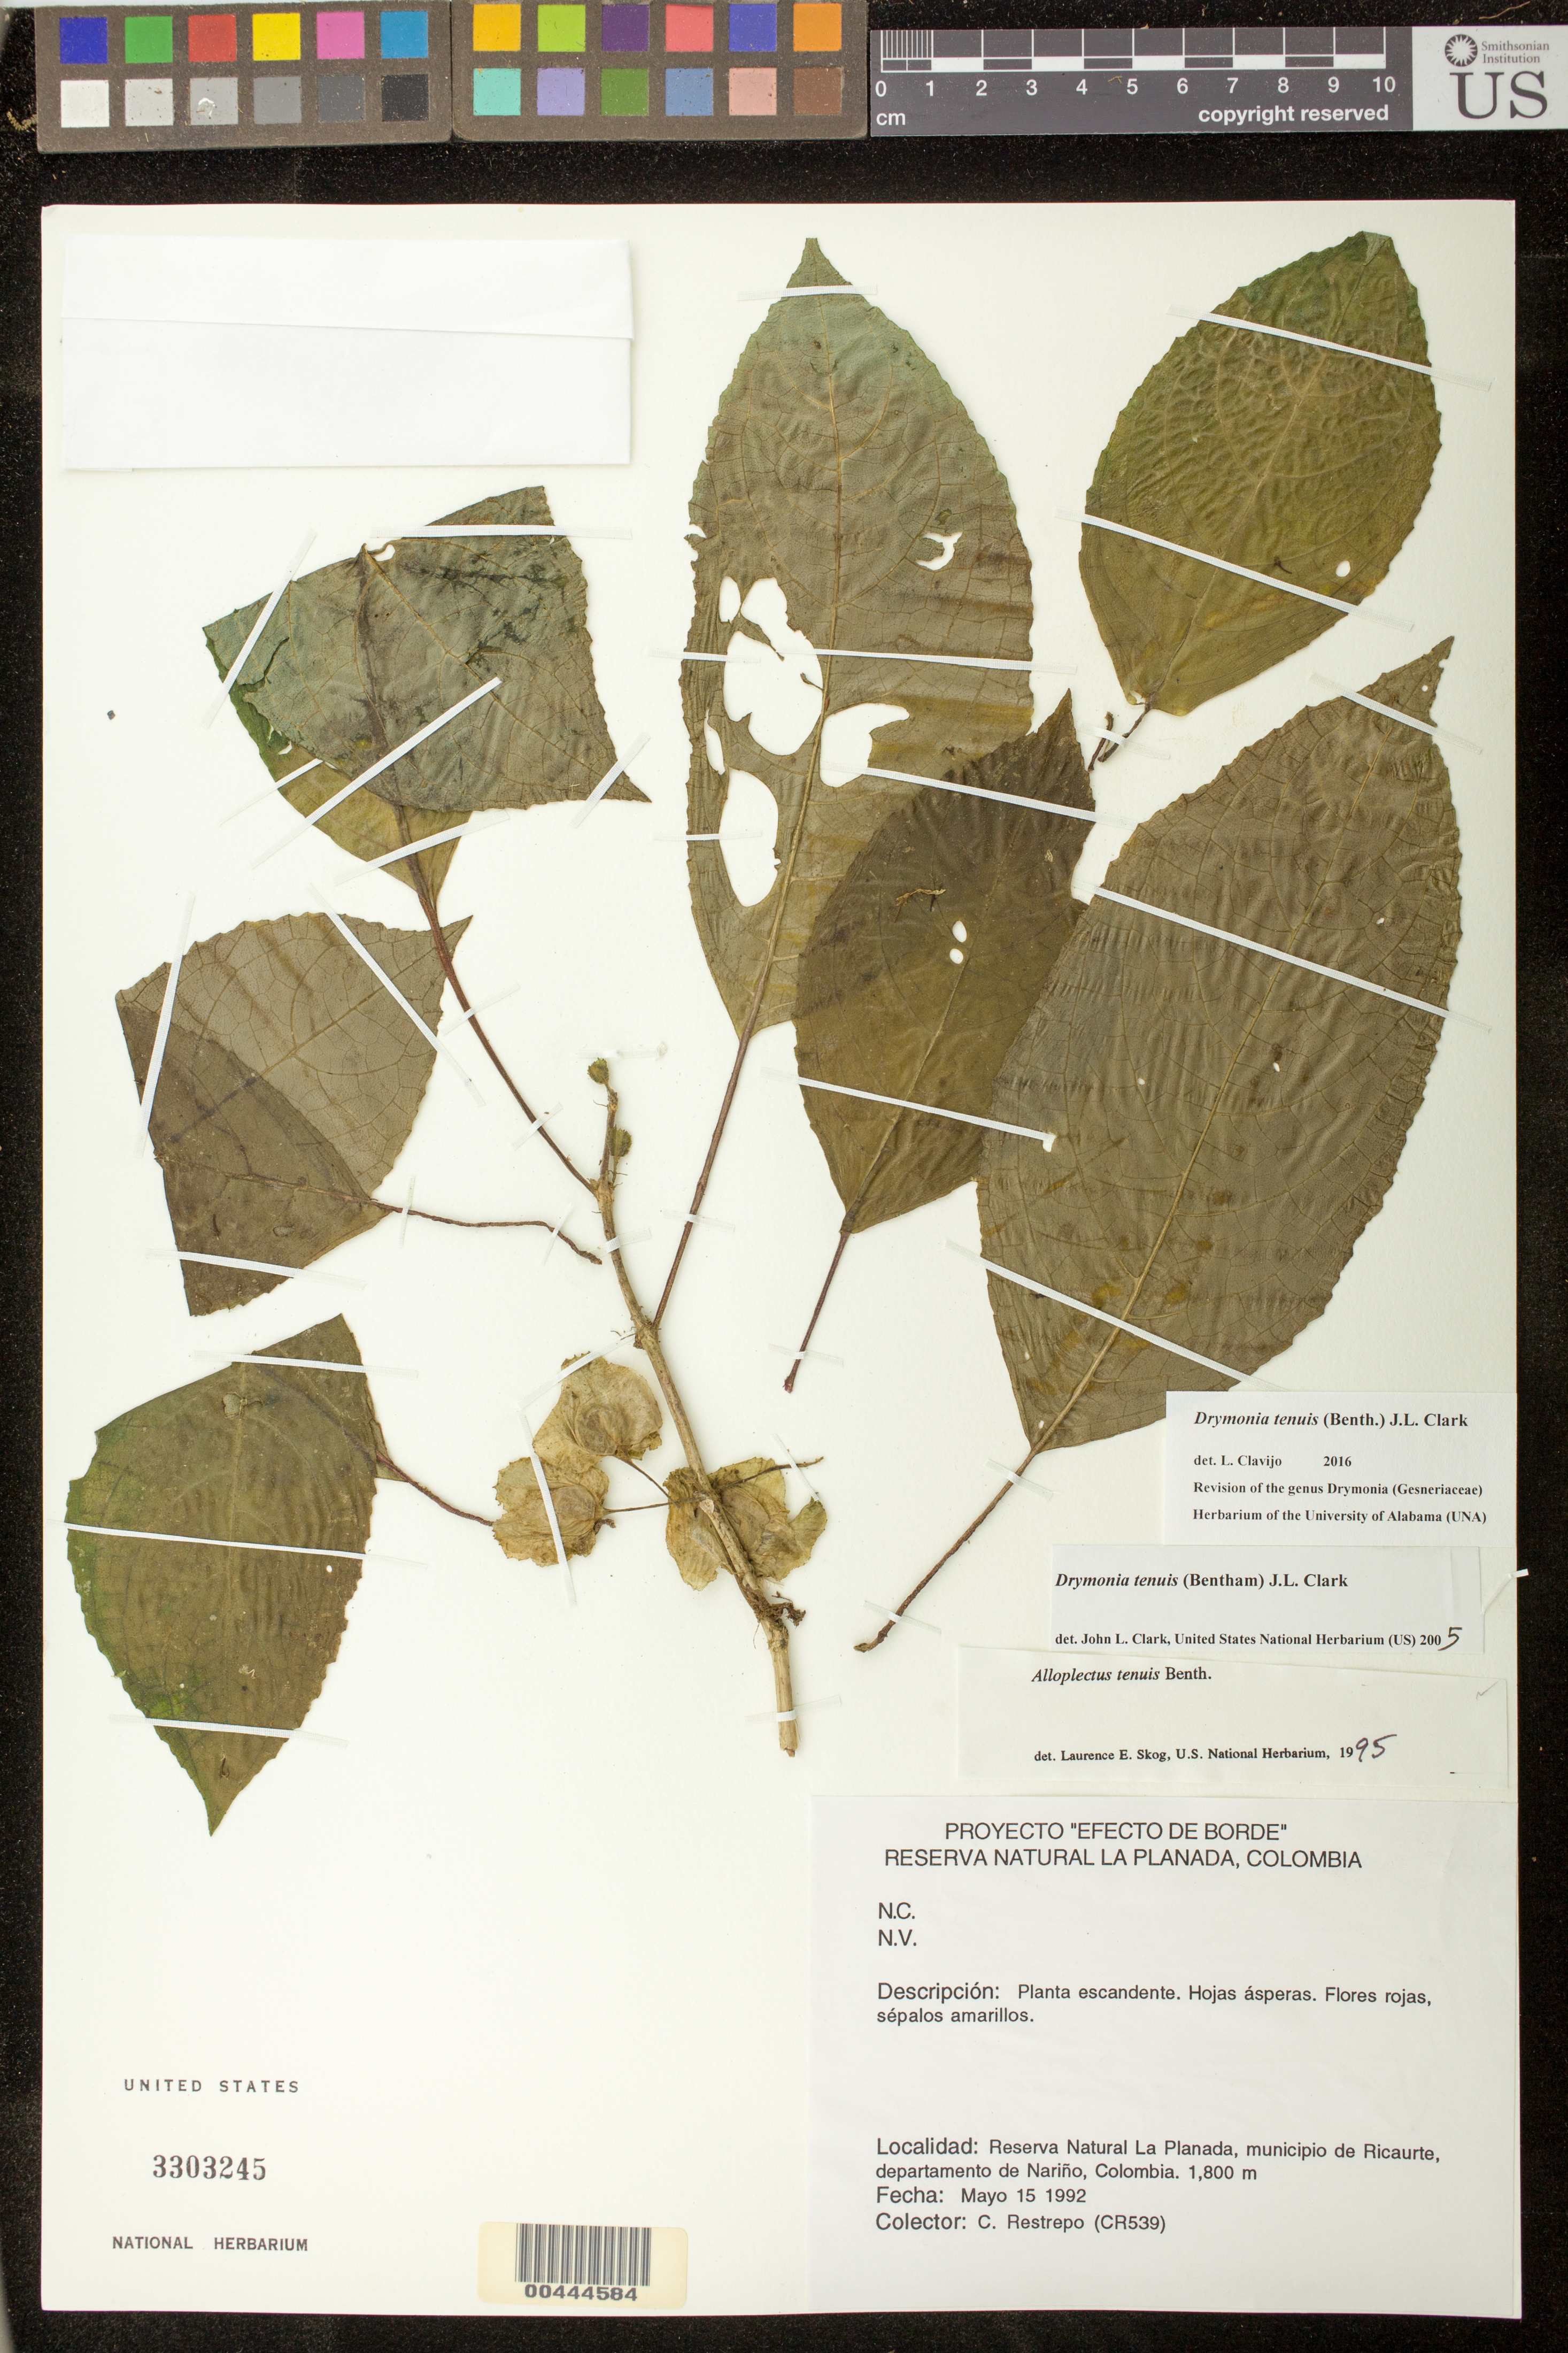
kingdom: Plantae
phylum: Tracheophyta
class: Magnoliopsida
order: Lamiales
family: Gesneriaceae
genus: Drymonia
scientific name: Drymonia tenuis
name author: (Benth.) J.L. Clark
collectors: C. Restrepo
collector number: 539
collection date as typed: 15 May 1992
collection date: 1992-05-15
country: Colombia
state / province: Nariño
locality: La Planada Natural Reserve, Ricaurte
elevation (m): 1800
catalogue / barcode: US 3303245